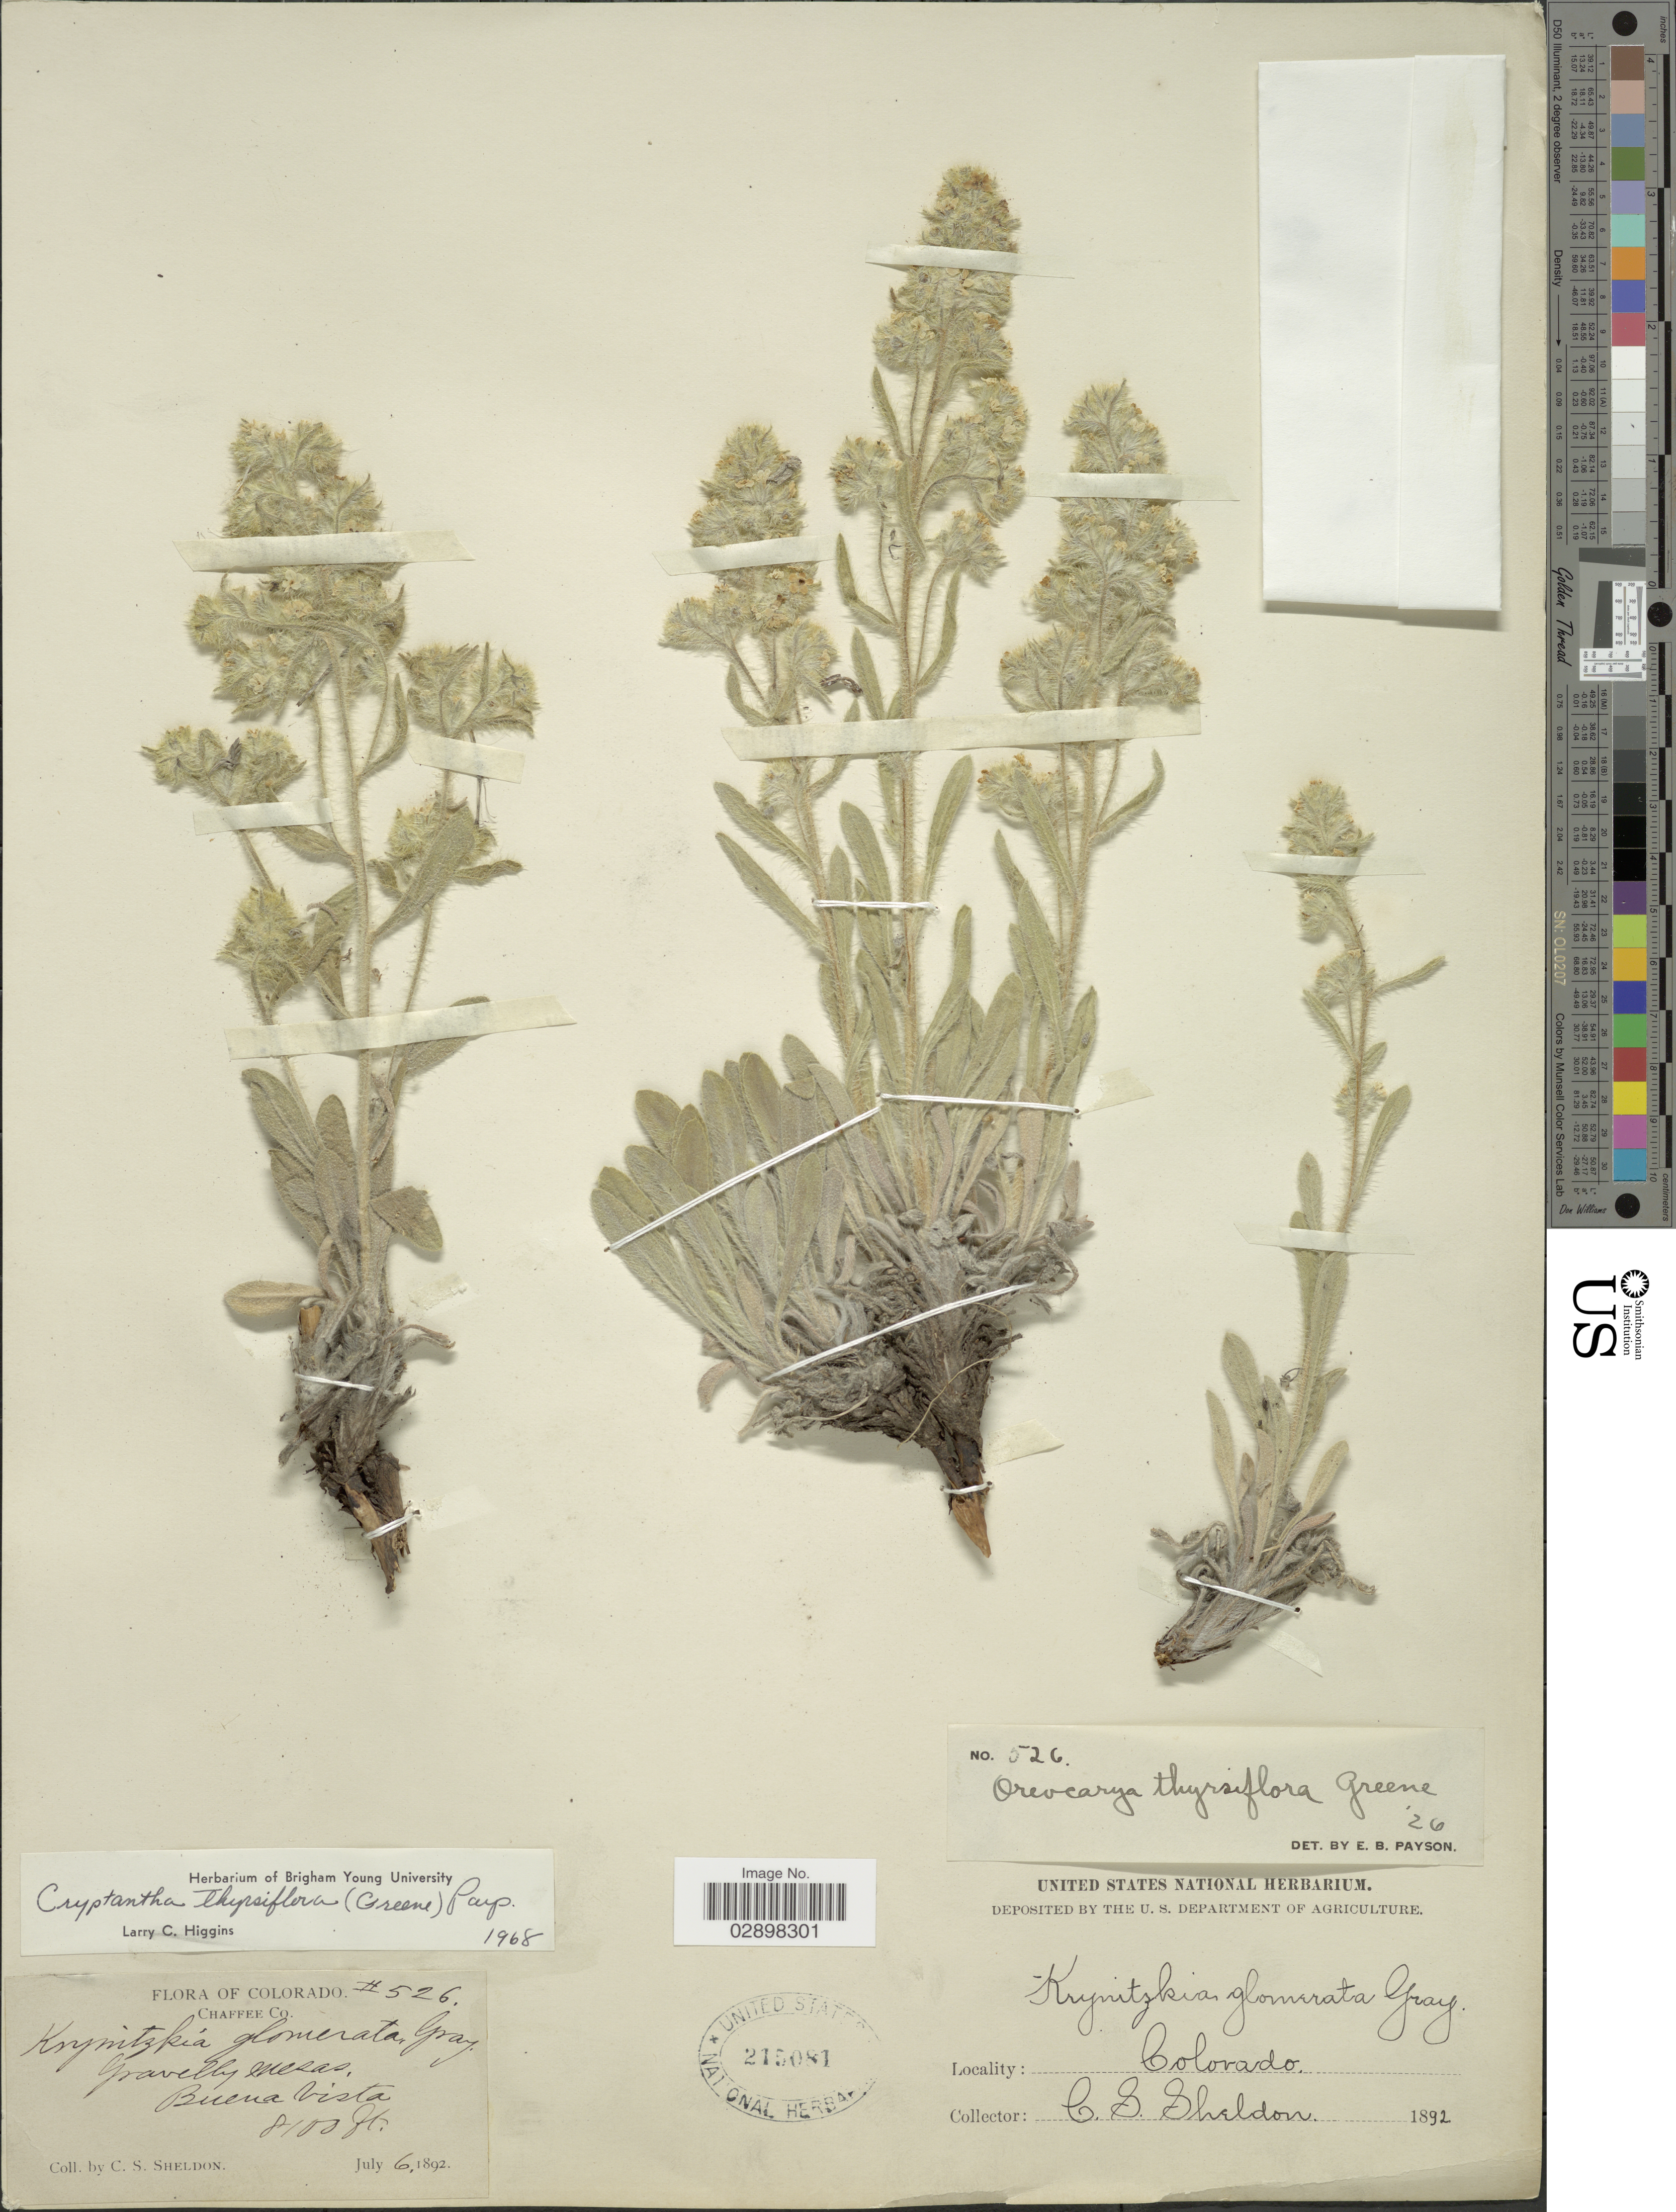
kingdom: Plantae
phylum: Tracheophyta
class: Magnoliopsida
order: Boraginales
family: Boraginaceae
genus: Cryptantha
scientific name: Cryptantha thyrsiflora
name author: (Greene) Payson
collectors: C. S. Sheldon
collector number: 526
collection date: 1892-07-06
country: United States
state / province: Colorado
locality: Chaffee Co., Gravelly Mesas, Buena Vista.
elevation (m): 2469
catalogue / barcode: US 215081